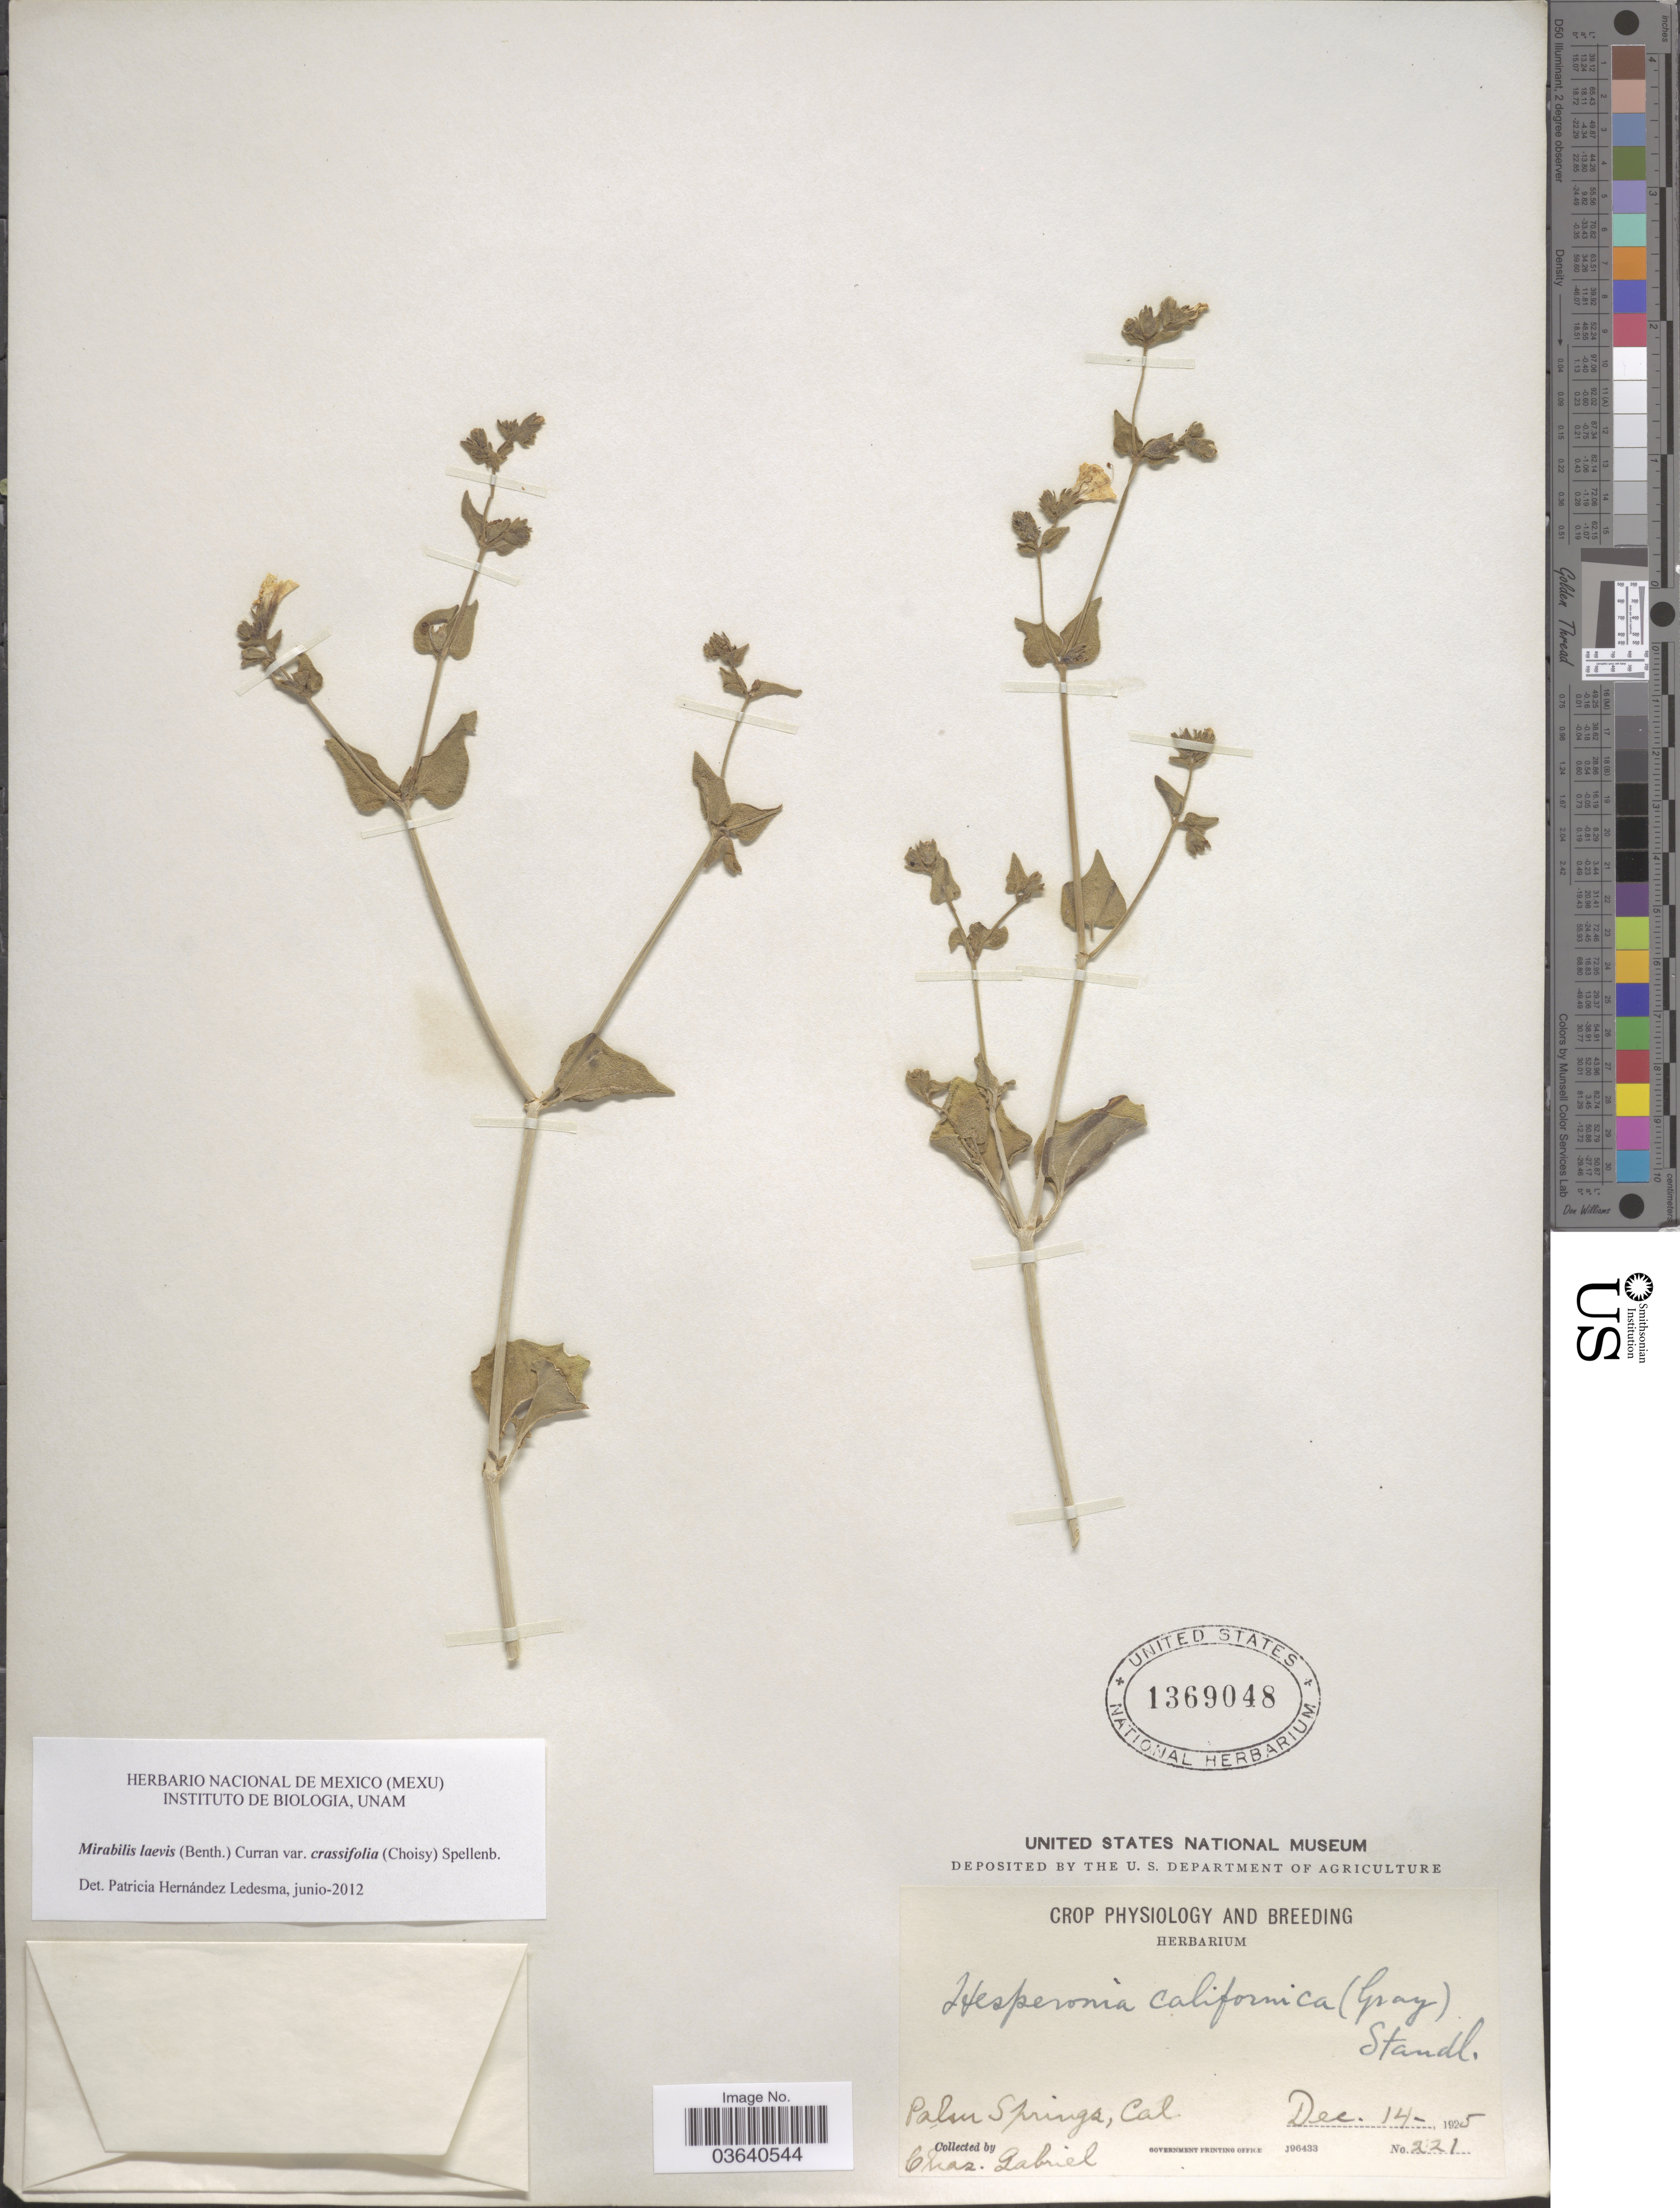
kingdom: Plantae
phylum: Tracheophyta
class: Magnoliopsida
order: Caryophyllales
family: Nyctaginaceae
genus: Mirabilis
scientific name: Mirabilis laevis var. crassifolia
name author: (Choisy) Spellenb.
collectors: C. Gabriel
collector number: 221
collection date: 1925-12-14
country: United States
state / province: California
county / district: Riverside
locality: Palm Springs.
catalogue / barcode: US 1369048